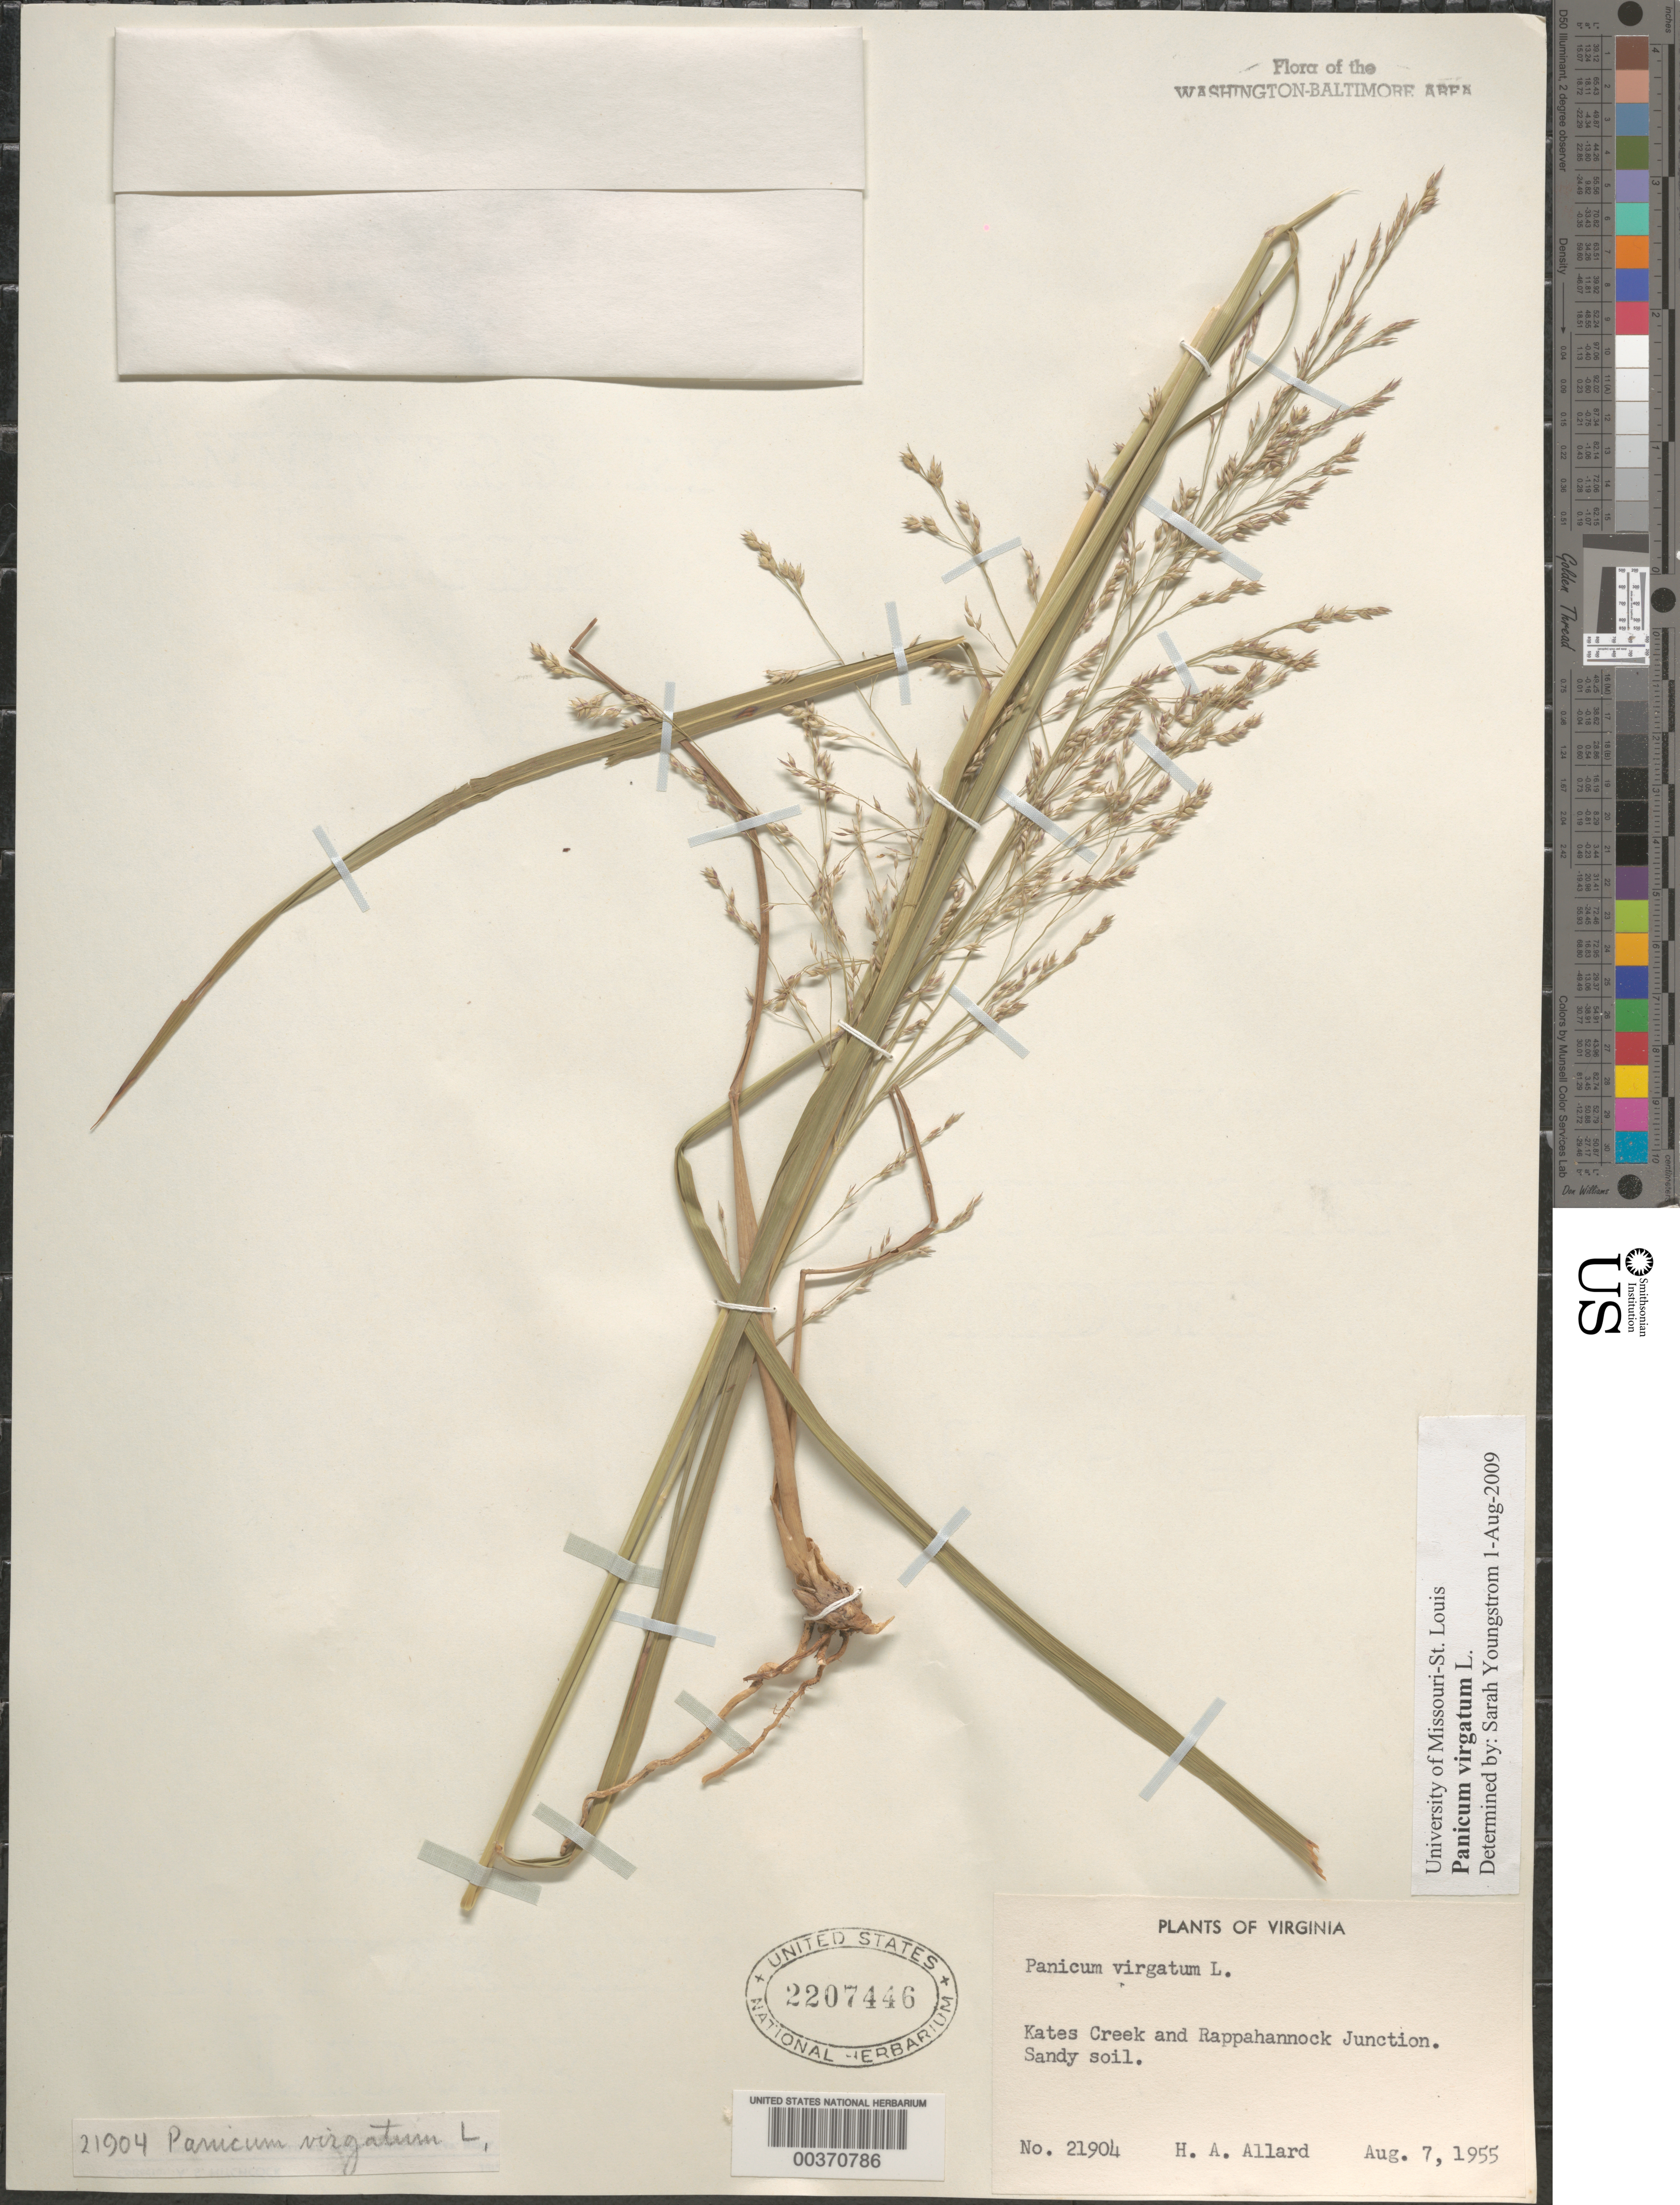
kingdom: Plantae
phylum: Tracheophyta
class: Liliopsida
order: Poales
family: Poaceae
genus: Panicum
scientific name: Panicum virgatum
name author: L.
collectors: H. A. Allard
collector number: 21904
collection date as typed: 07 Aug 1955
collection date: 1955-08-07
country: United States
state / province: Virginia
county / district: Lancaster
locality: Kates Creek and Rappahannock Junction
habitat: Sandy soil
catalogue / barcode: US 2207446